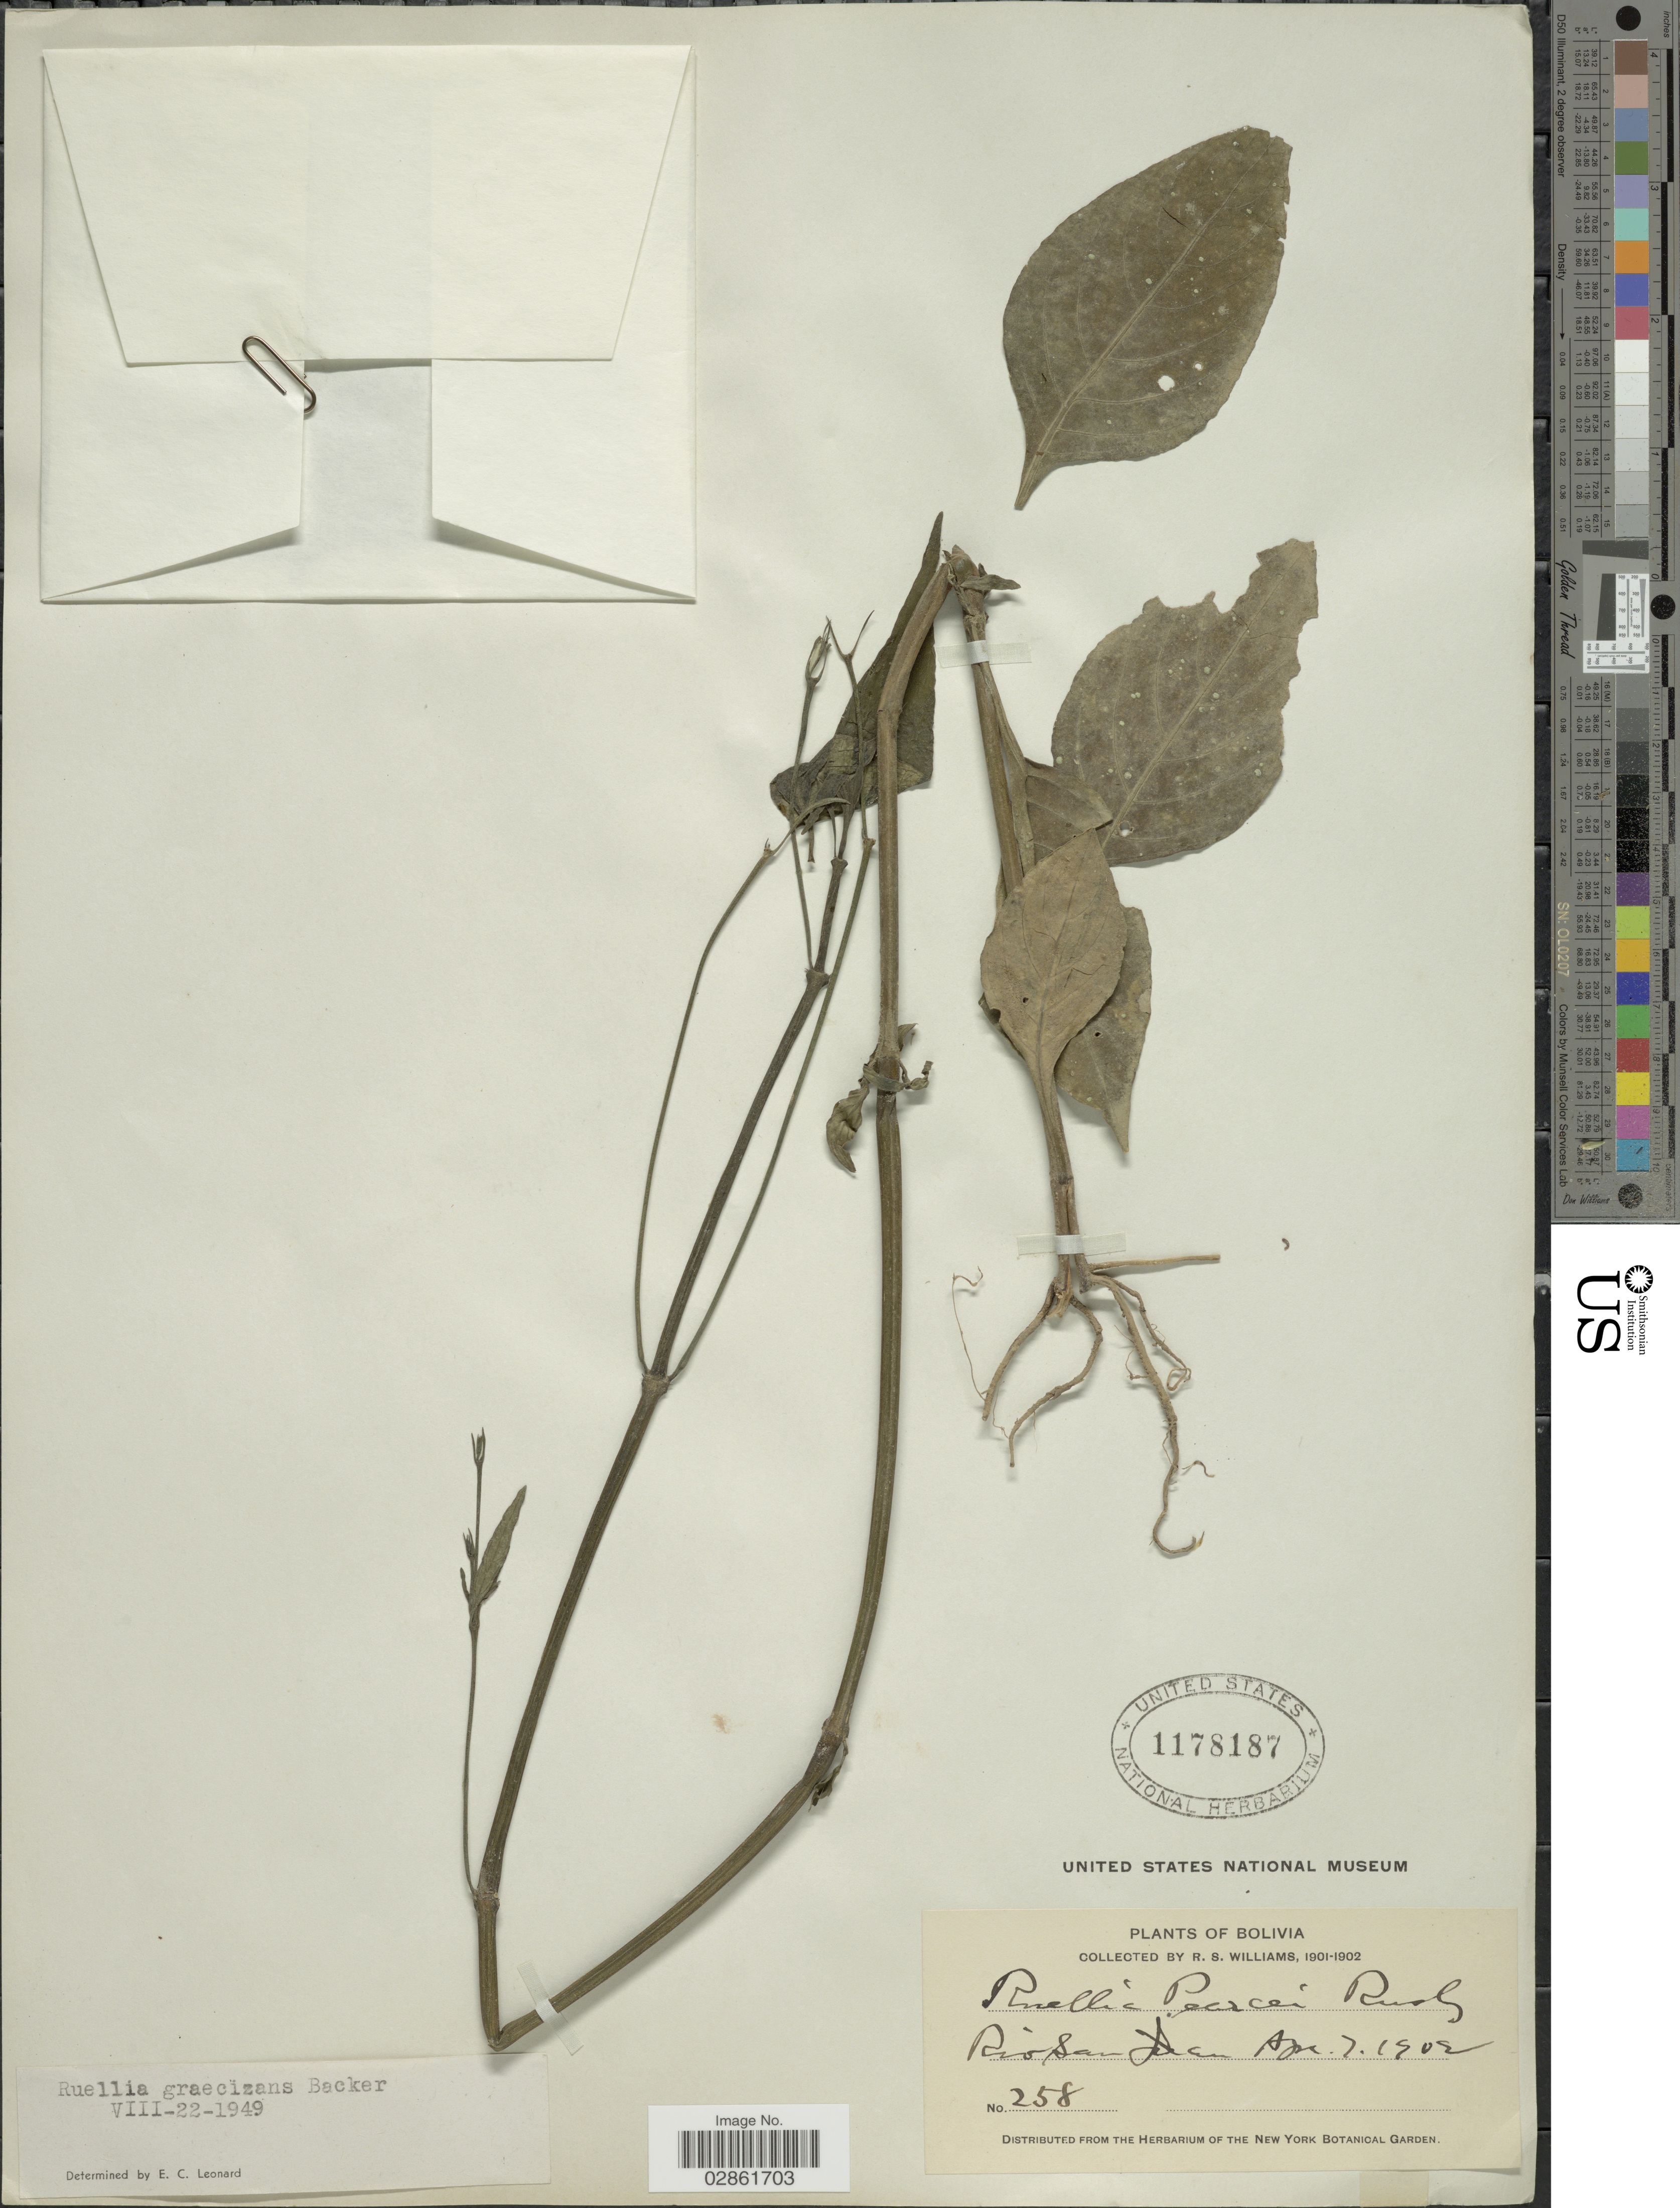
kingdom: Plantae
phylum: Tracheophyta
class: Magnoliopsida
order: Lamiales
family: Acanthaceae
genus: Ruellia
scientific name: Ruellia pearcei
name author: Rusby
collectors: R. S. Williams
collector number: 258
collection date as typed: Apr. 7, 1902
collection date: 1902-04-07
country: Bolivia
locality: Rio San Juan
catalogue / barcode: US 1178187